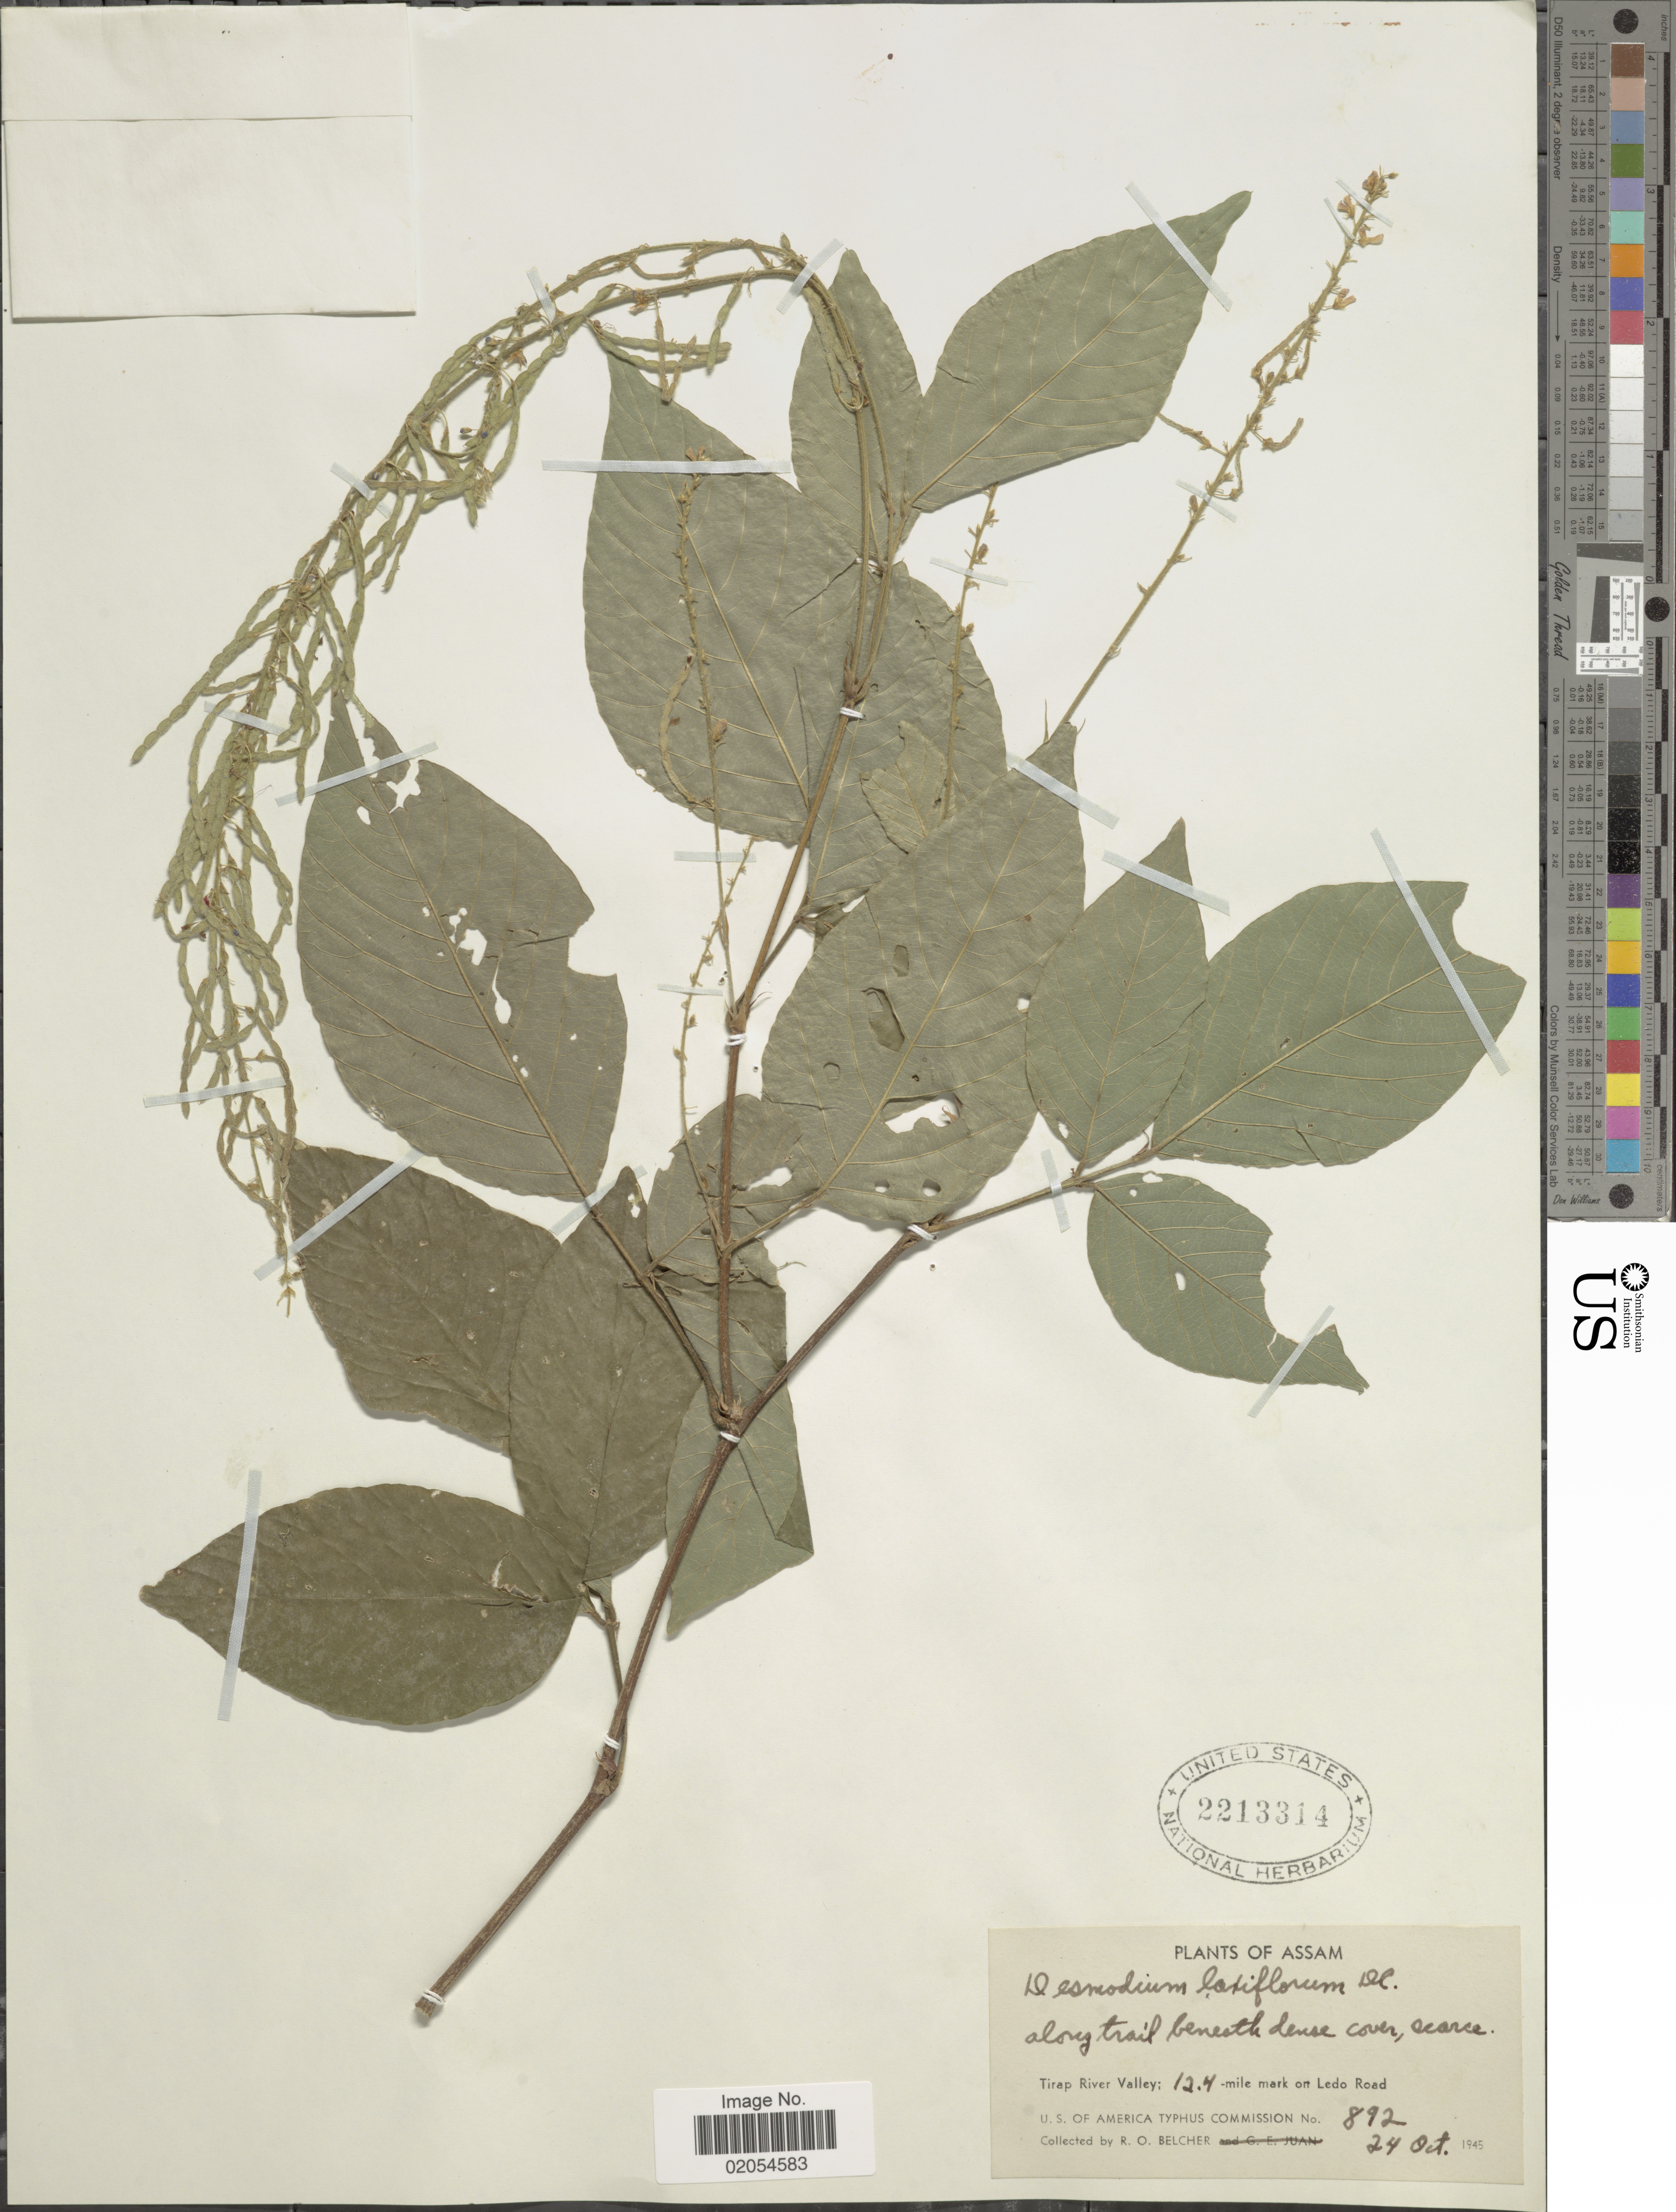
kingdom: Plantae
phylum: Tracheophyta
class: Magnoliopsida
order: Fabales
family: Fabaceae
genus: Sohmaea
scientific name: Sohmaea laxiflora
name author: (DC.) H. Ohashi & K. Ohashi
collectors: R. Belcher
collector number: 892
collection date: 1945-10-24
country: India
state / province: Assam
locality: Tirap River Valley, 12.4 -mile mark on Ledo Road.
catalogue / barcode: US 2213314